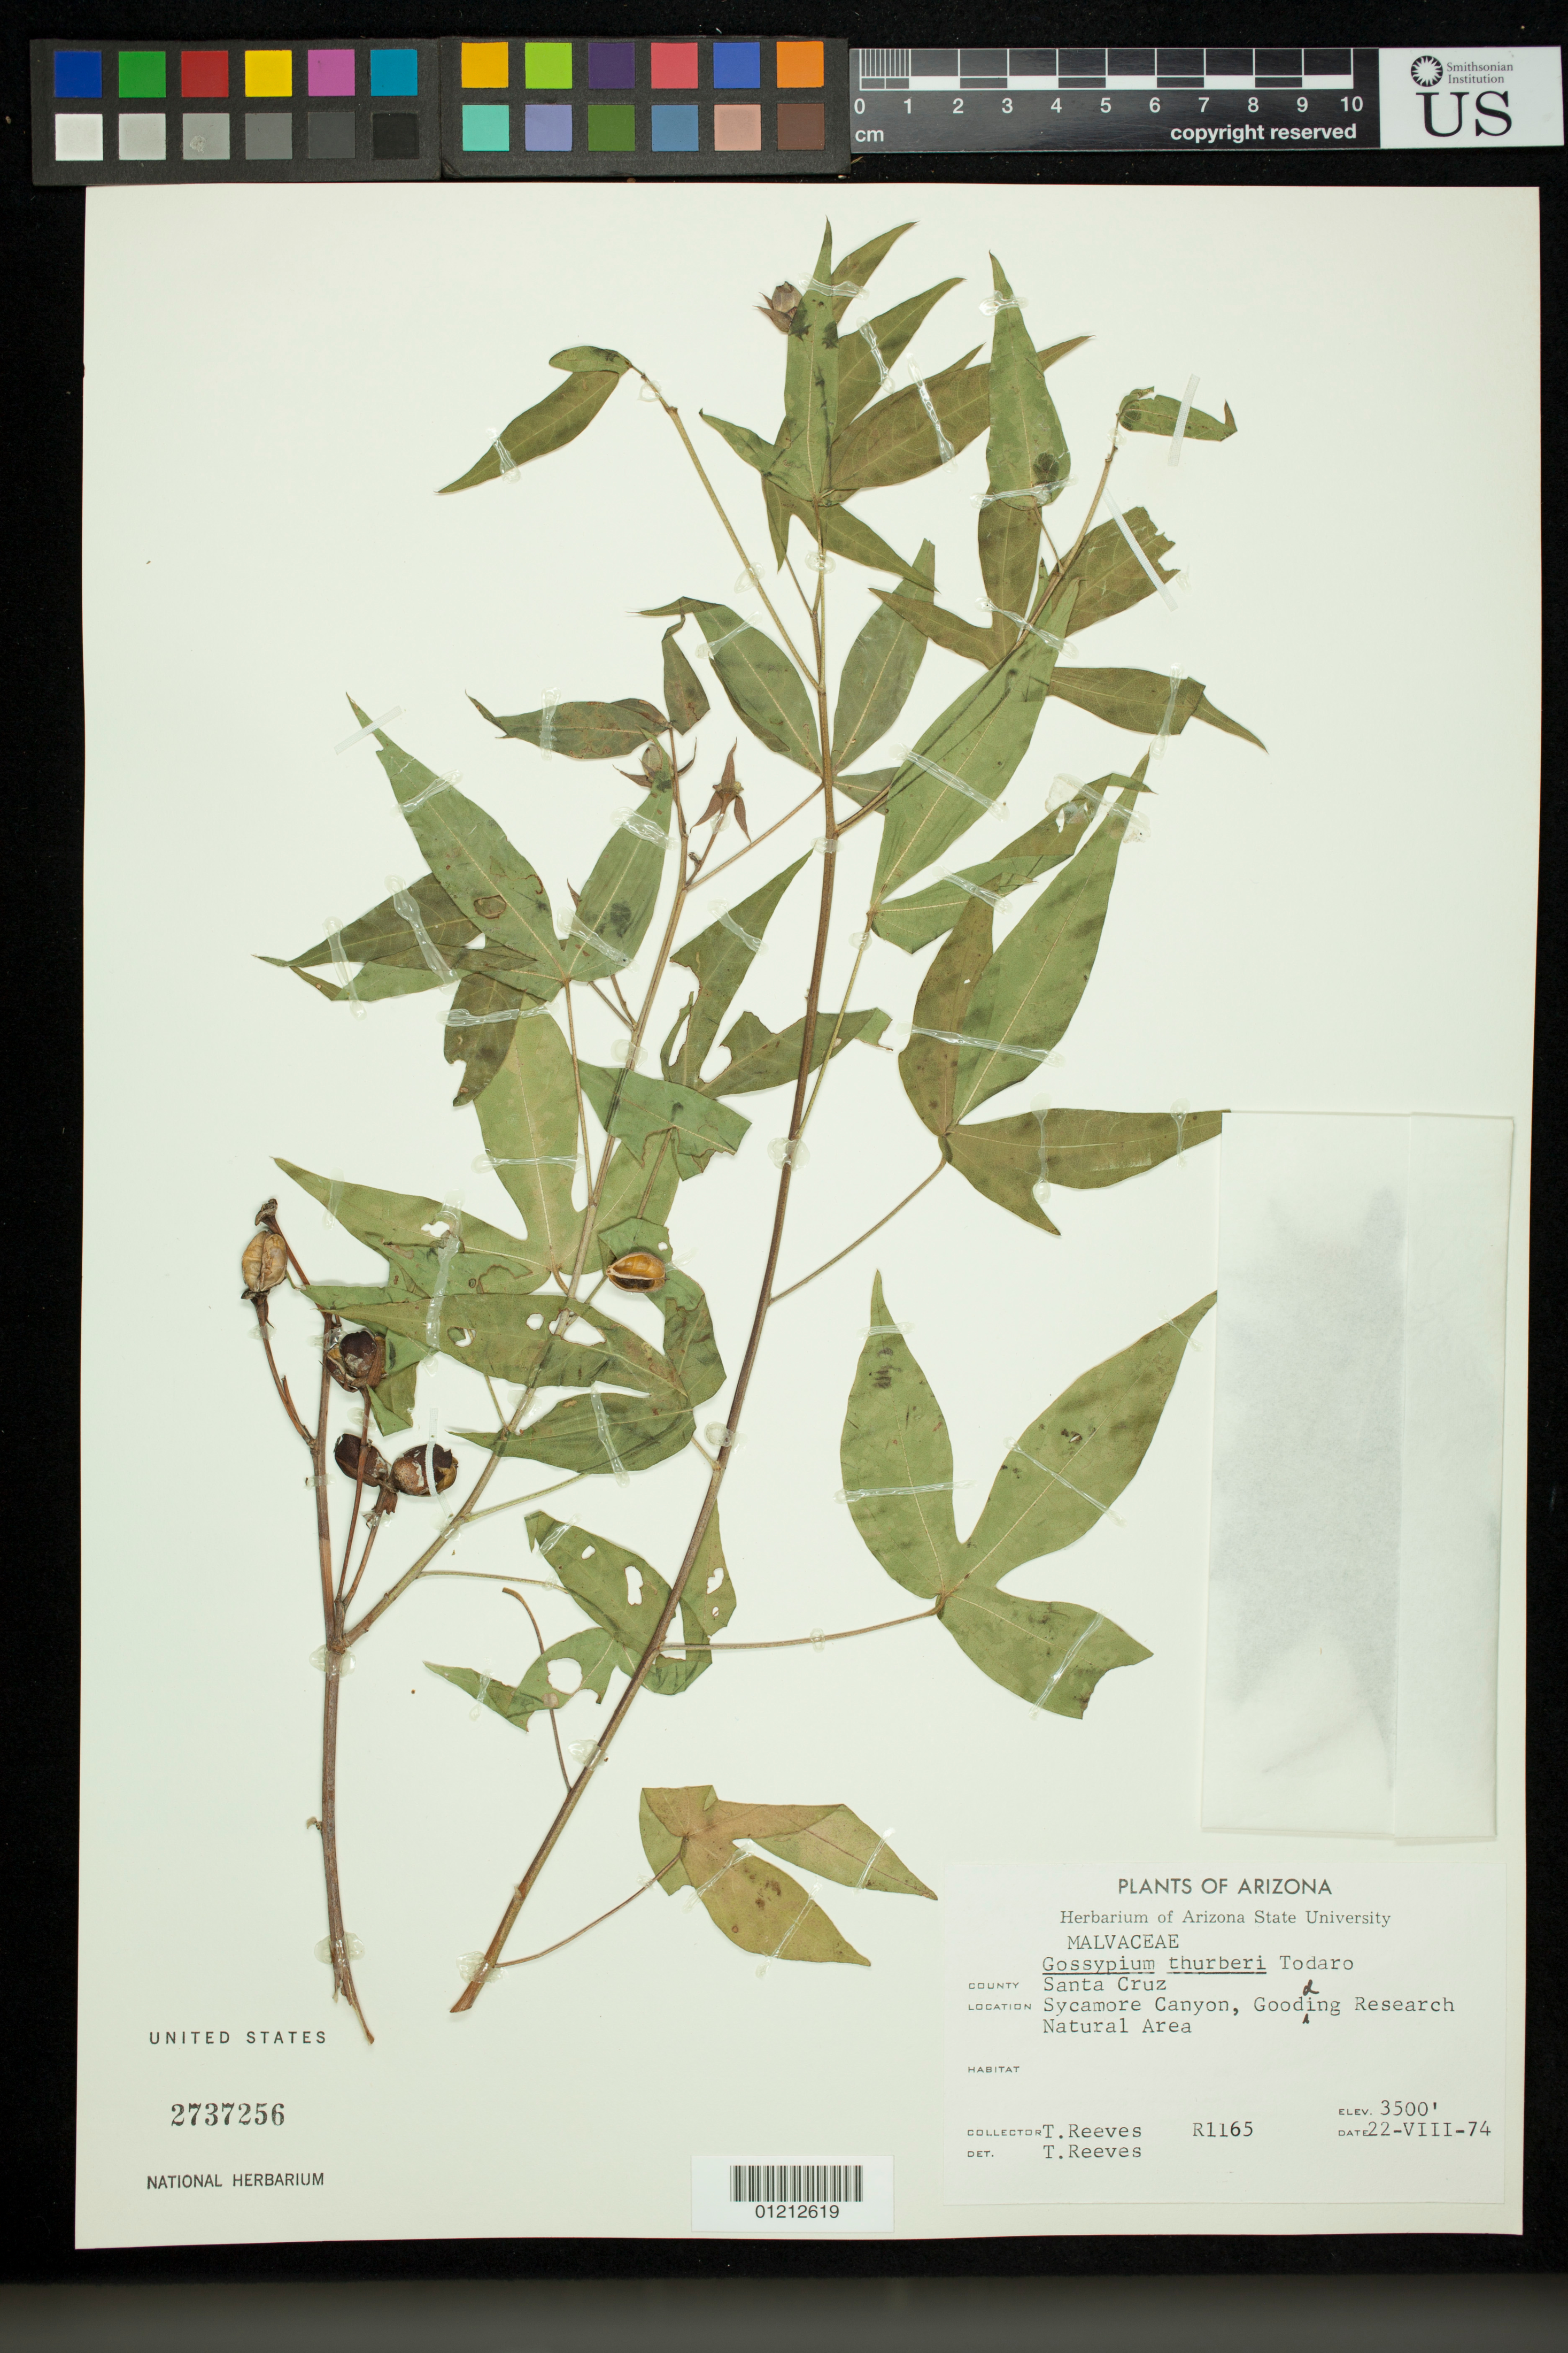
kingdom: Plantae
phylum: Tracheophyta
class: Magnoliopsida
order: Malvales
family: Malvaceae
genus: Gossypium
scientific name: Gossypium thurberi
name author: Tod.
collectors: T. Reeves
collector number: R1165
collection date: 1974-08-22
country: United States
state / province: Arizona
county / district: Santa Cruz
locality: Sycamore Canyon, Goodding Research Natural Area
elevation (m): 1067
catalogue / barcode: US 2737256